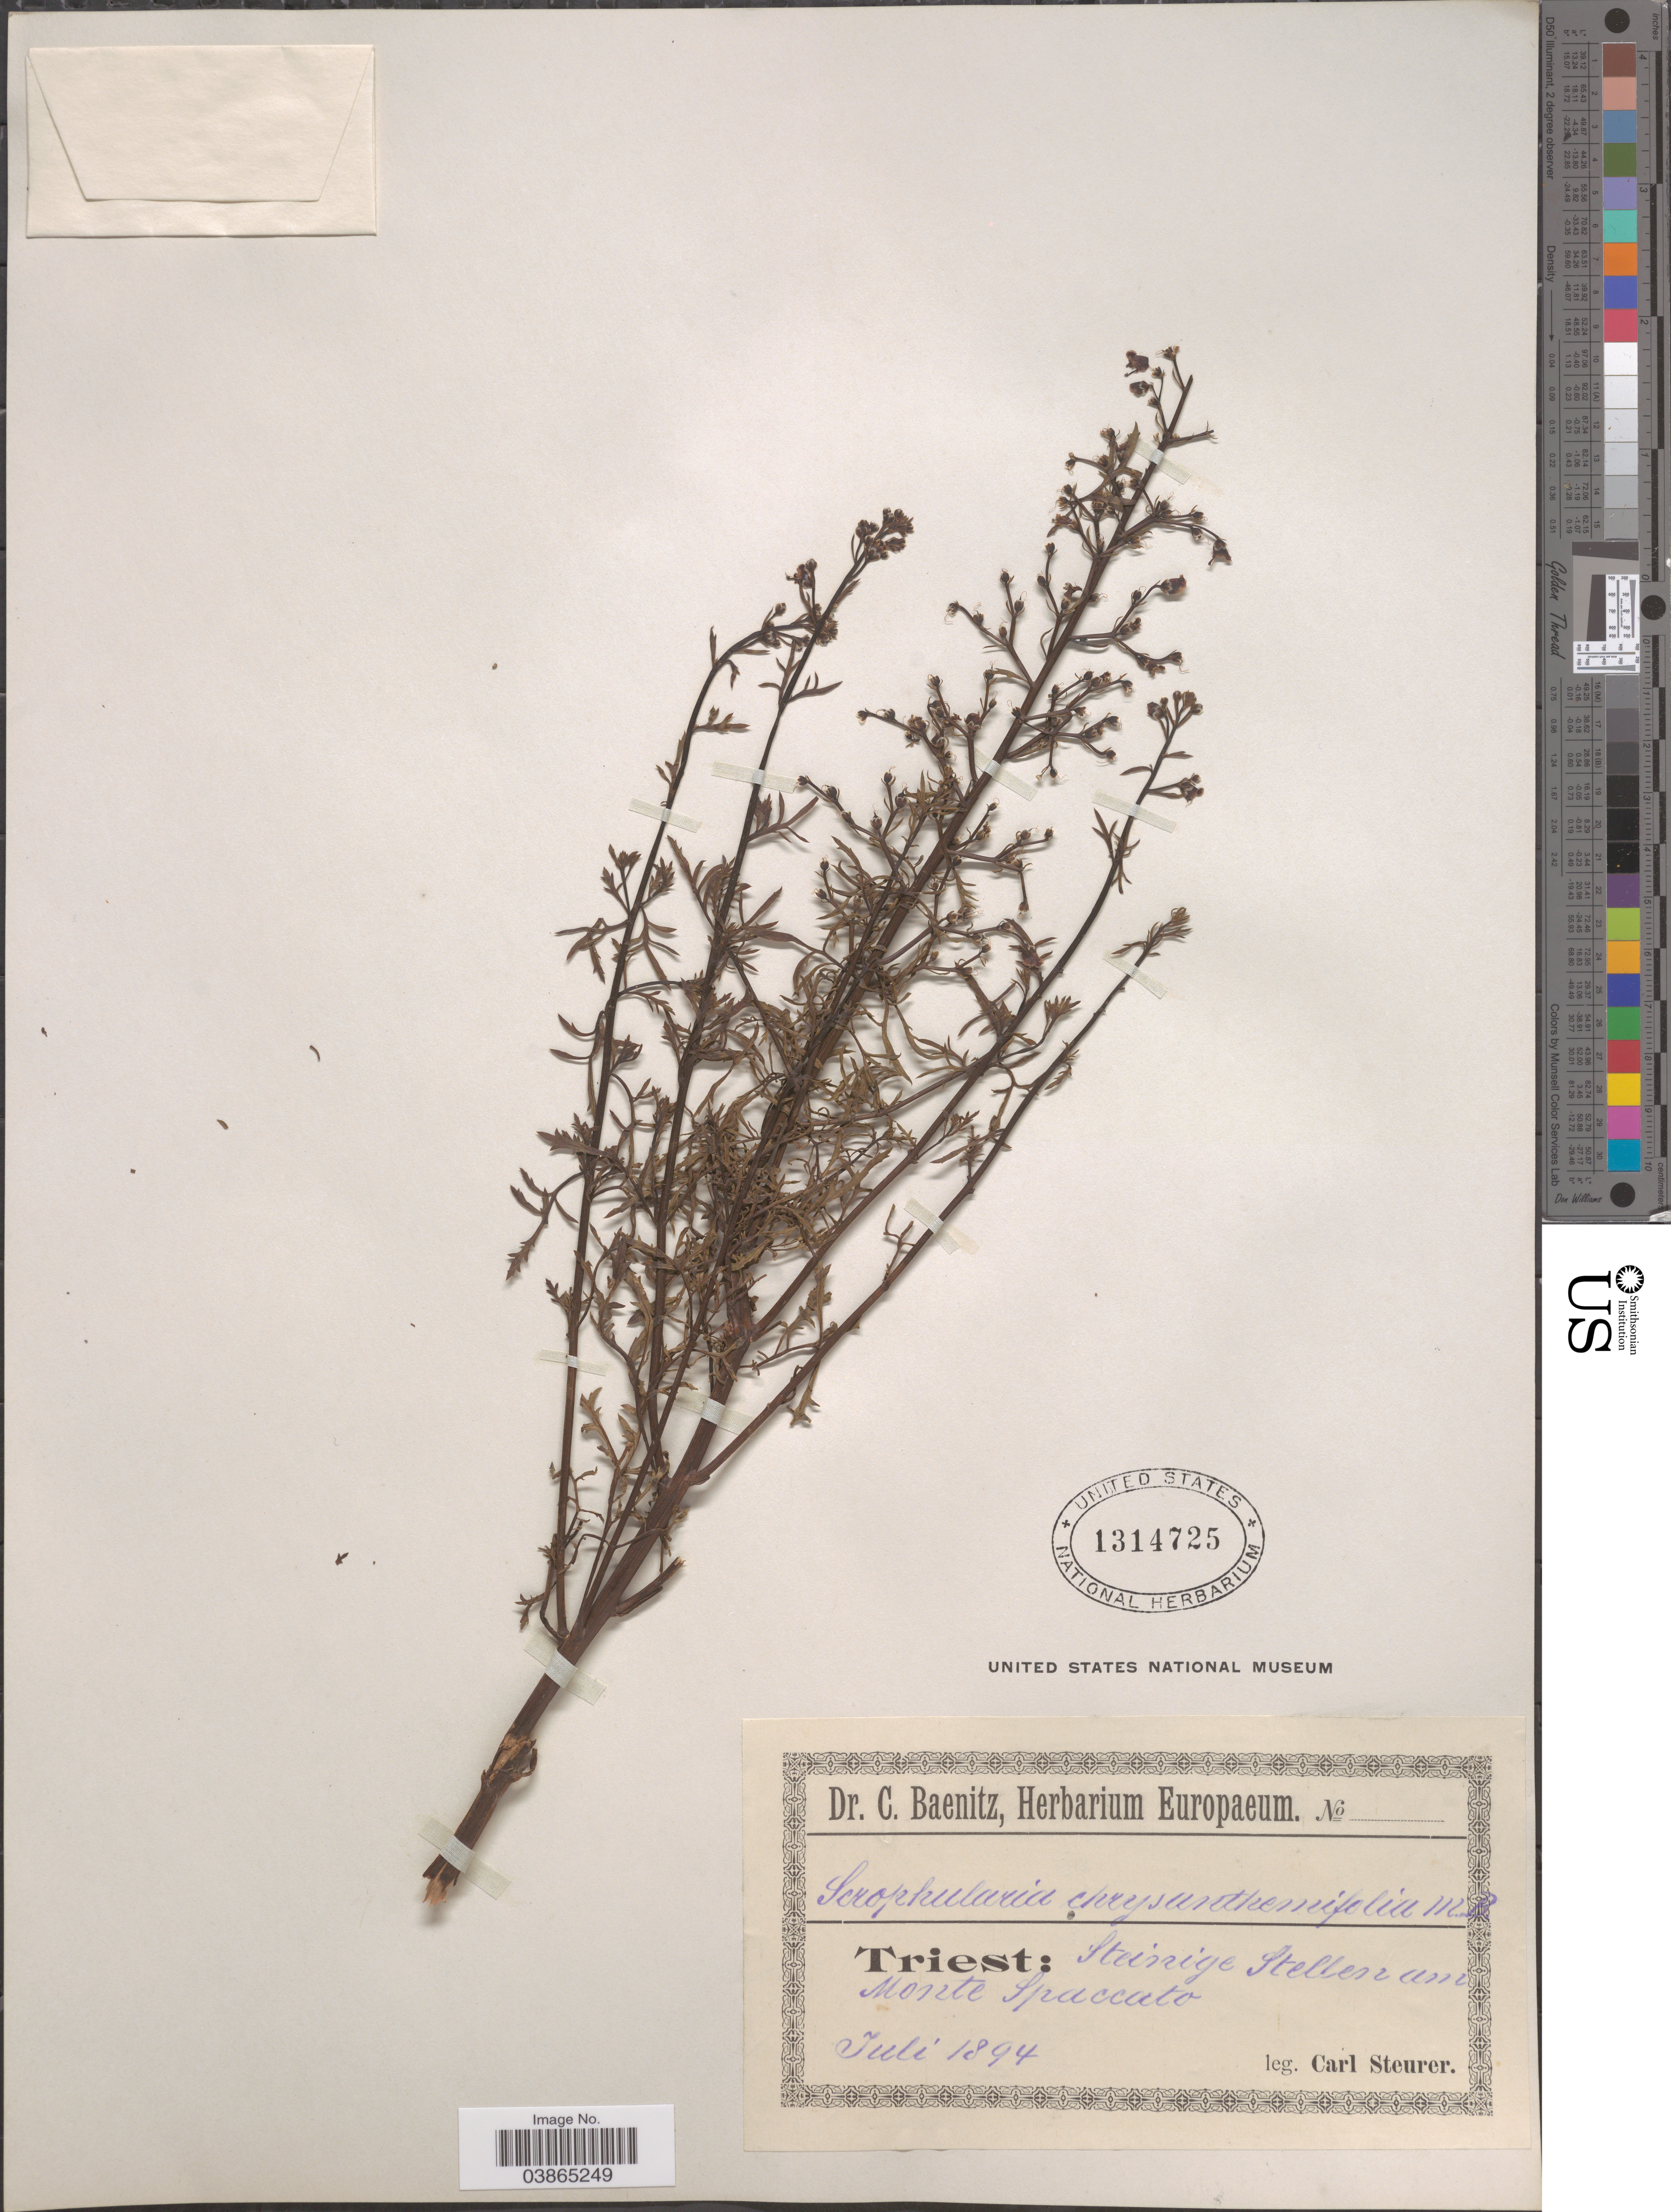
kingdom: Plantae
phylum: Tracheophyta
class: Magnoliopsida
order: Lamiales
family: Scrophulariaceae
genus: Scrophularia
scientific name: Scrophularia chrysanthemifolia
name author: Willd.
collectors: C. Steurer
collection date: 1894-07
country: Italy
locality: Triest: Steinige Stellen am Monte Spaccuto.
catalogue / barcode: US 1314725